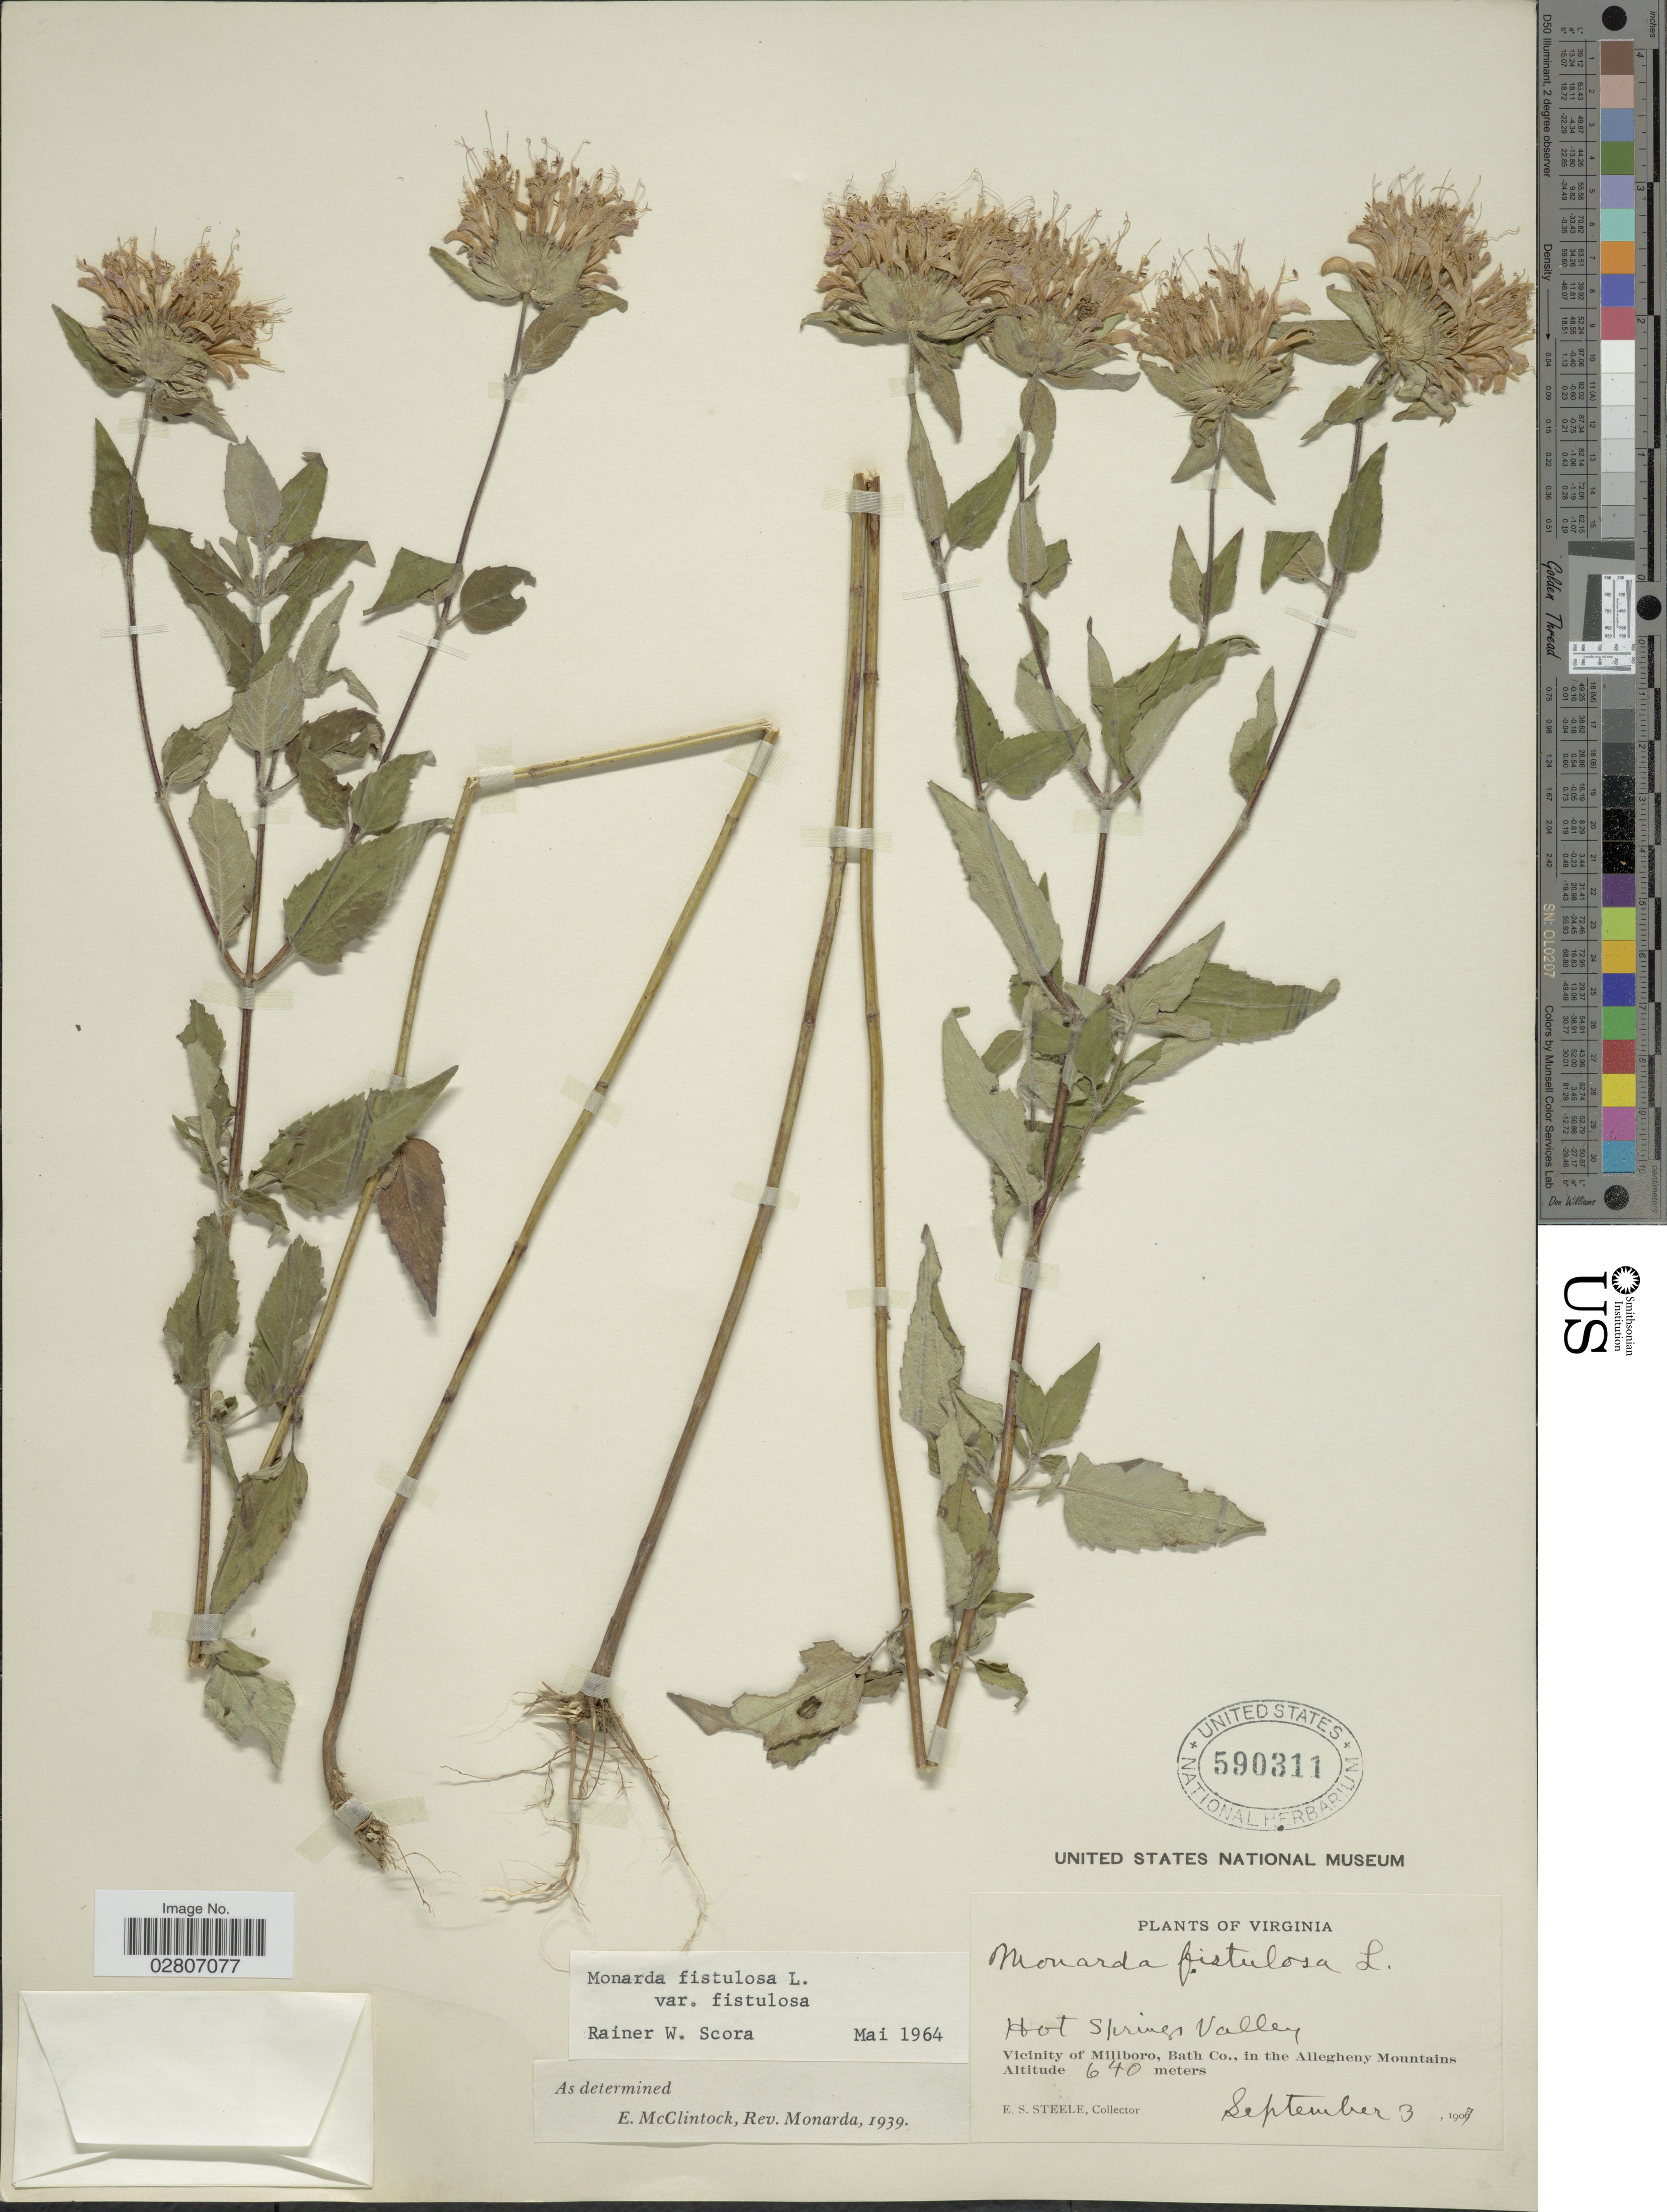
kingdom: Plantae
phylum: Tracheophyta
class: Magnoliopsida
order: Lamiales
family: Lamiaceae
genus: Monarda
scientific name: Monarda fistulosa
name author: L.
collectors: E. Steele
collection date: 1907-09-03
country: United States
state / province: Virginia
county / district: Bath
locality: Hot Springs Valley. Vicinity of Millboro, Bath Co., in the Alleghany Mountains.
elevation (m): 640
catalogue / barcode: US 590311